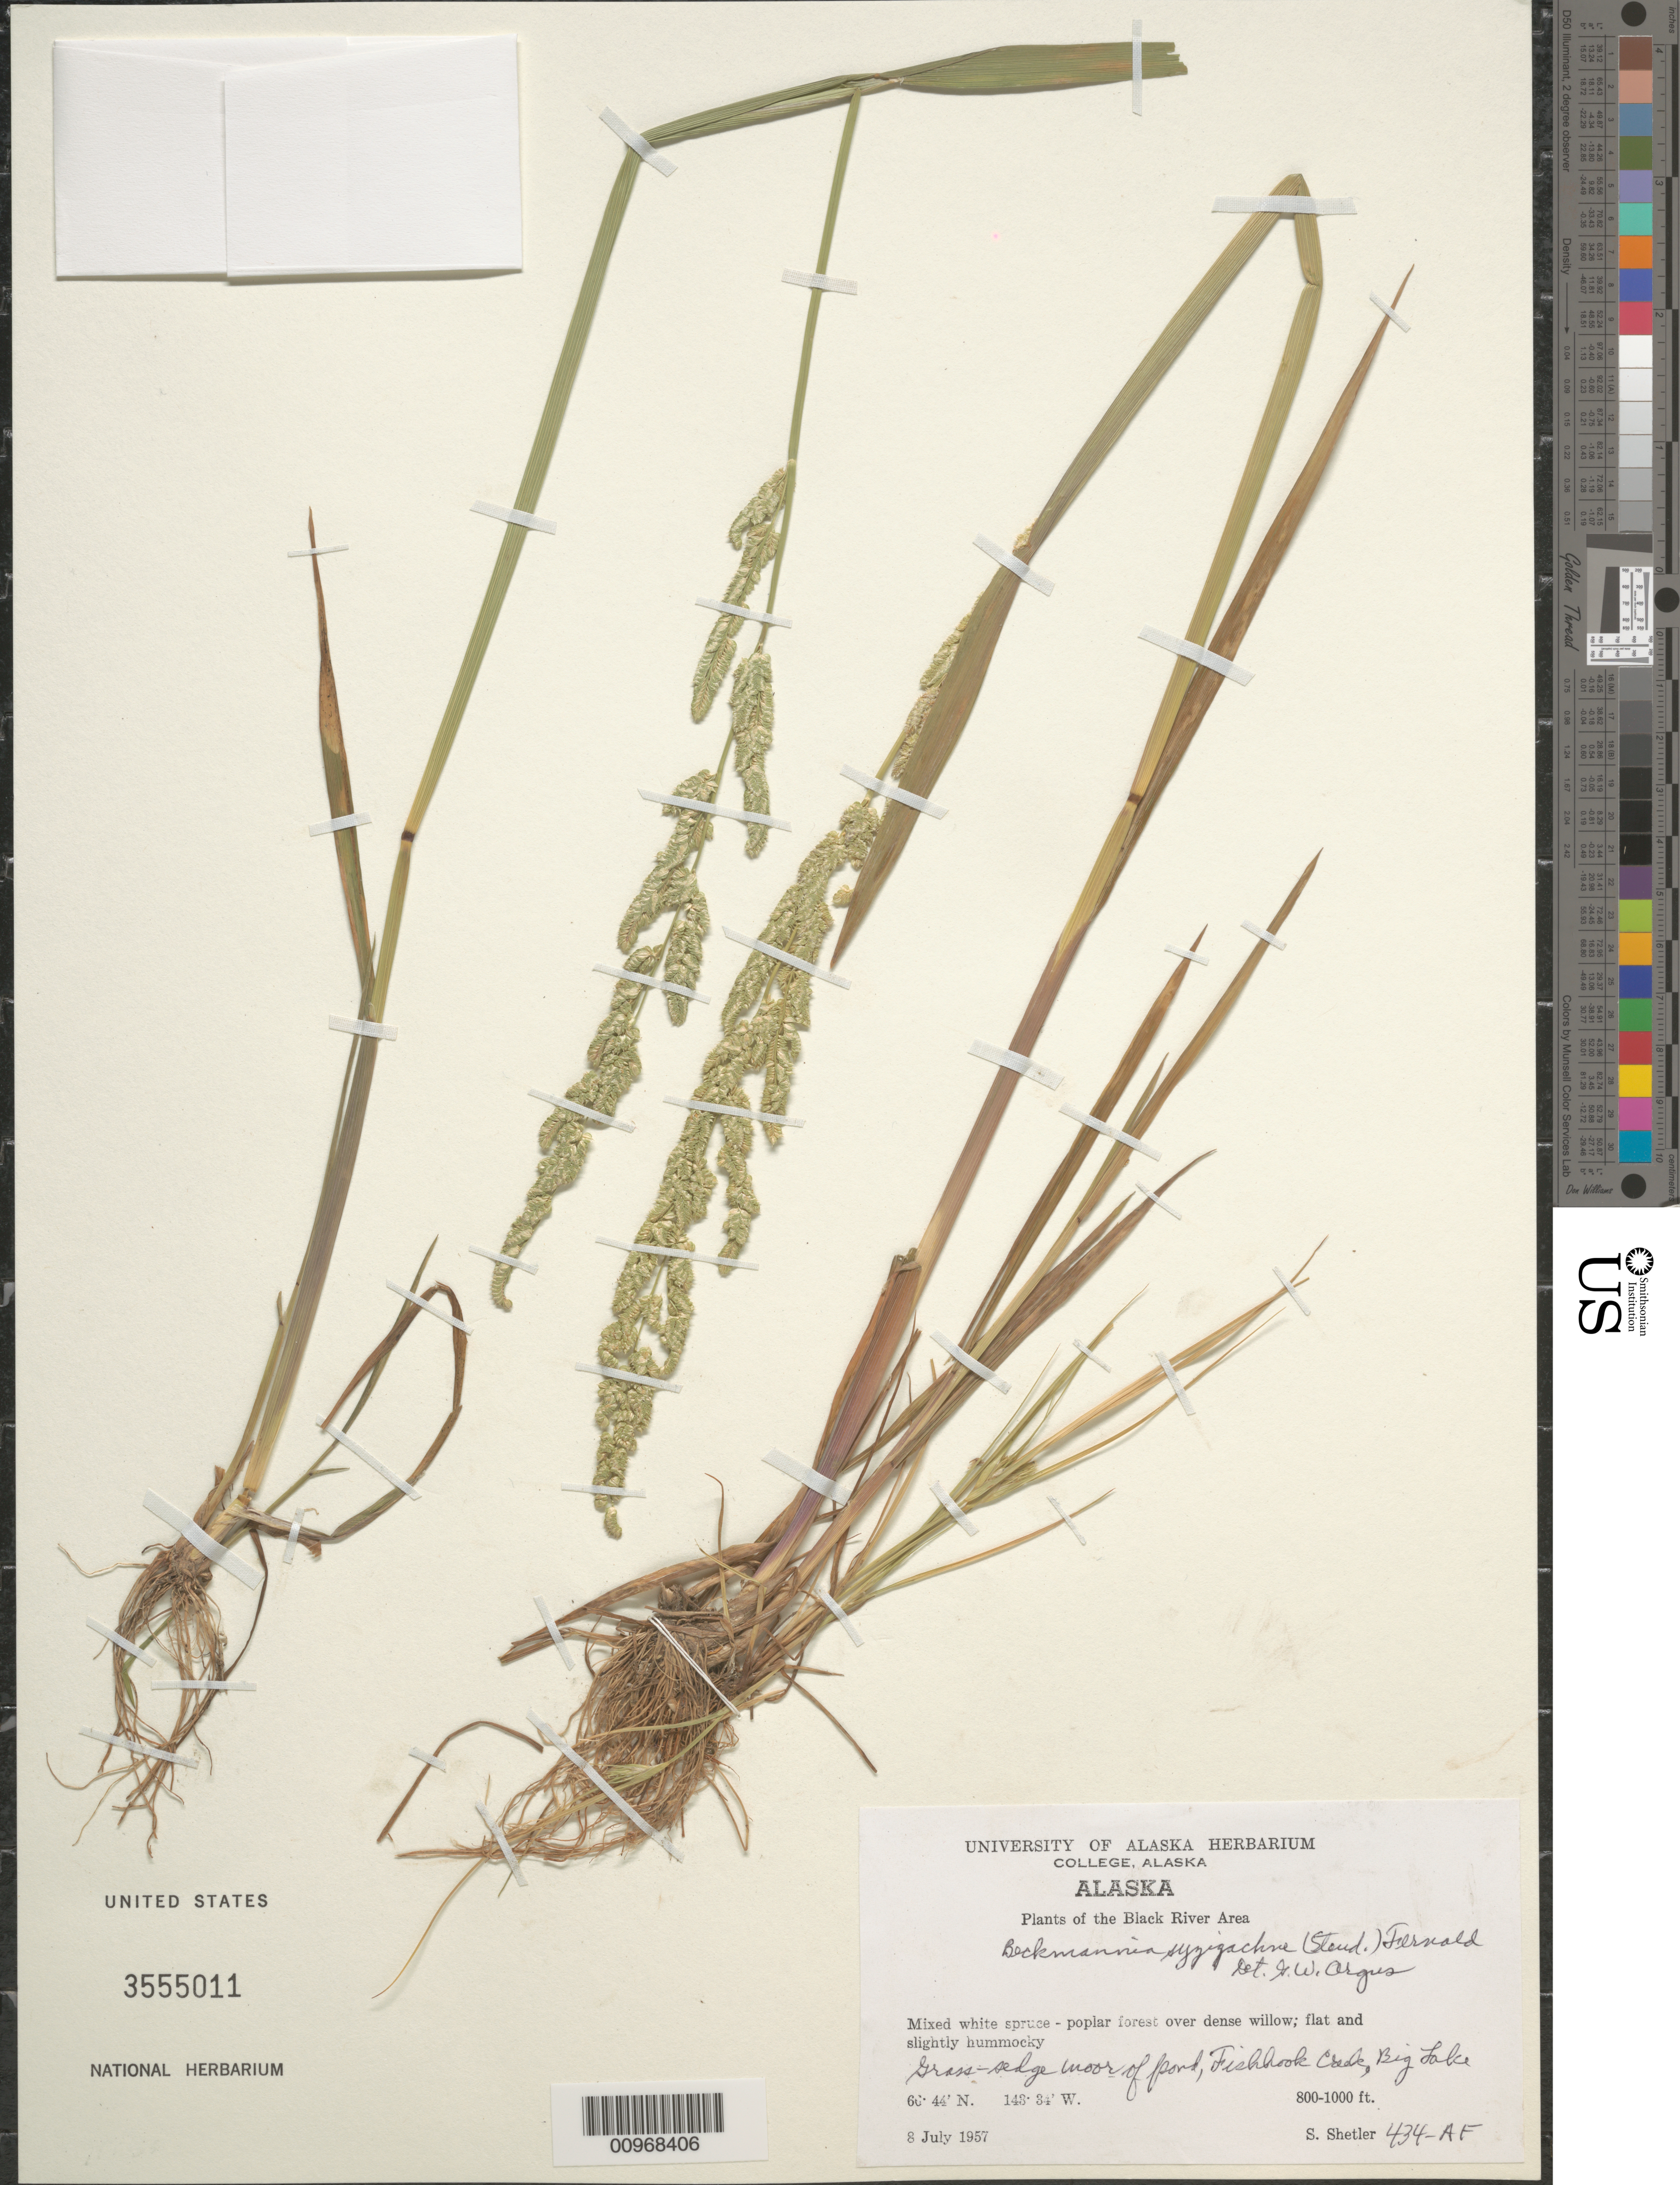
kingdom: Plantae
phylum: Tracheophyta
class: Liliopsida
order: Poales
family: Poaceae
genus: Beckmannia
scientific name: Beckmannia syzigachne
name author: (Steud.) Fernald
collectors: S. Shetler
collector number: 434-AF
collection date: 1957-07-08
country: United States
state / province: Alaska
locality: The Black River Area. Grass-sedge moor of pond, Fishhook Creek, Big Lake.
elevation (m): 244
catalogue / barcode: US 3555011